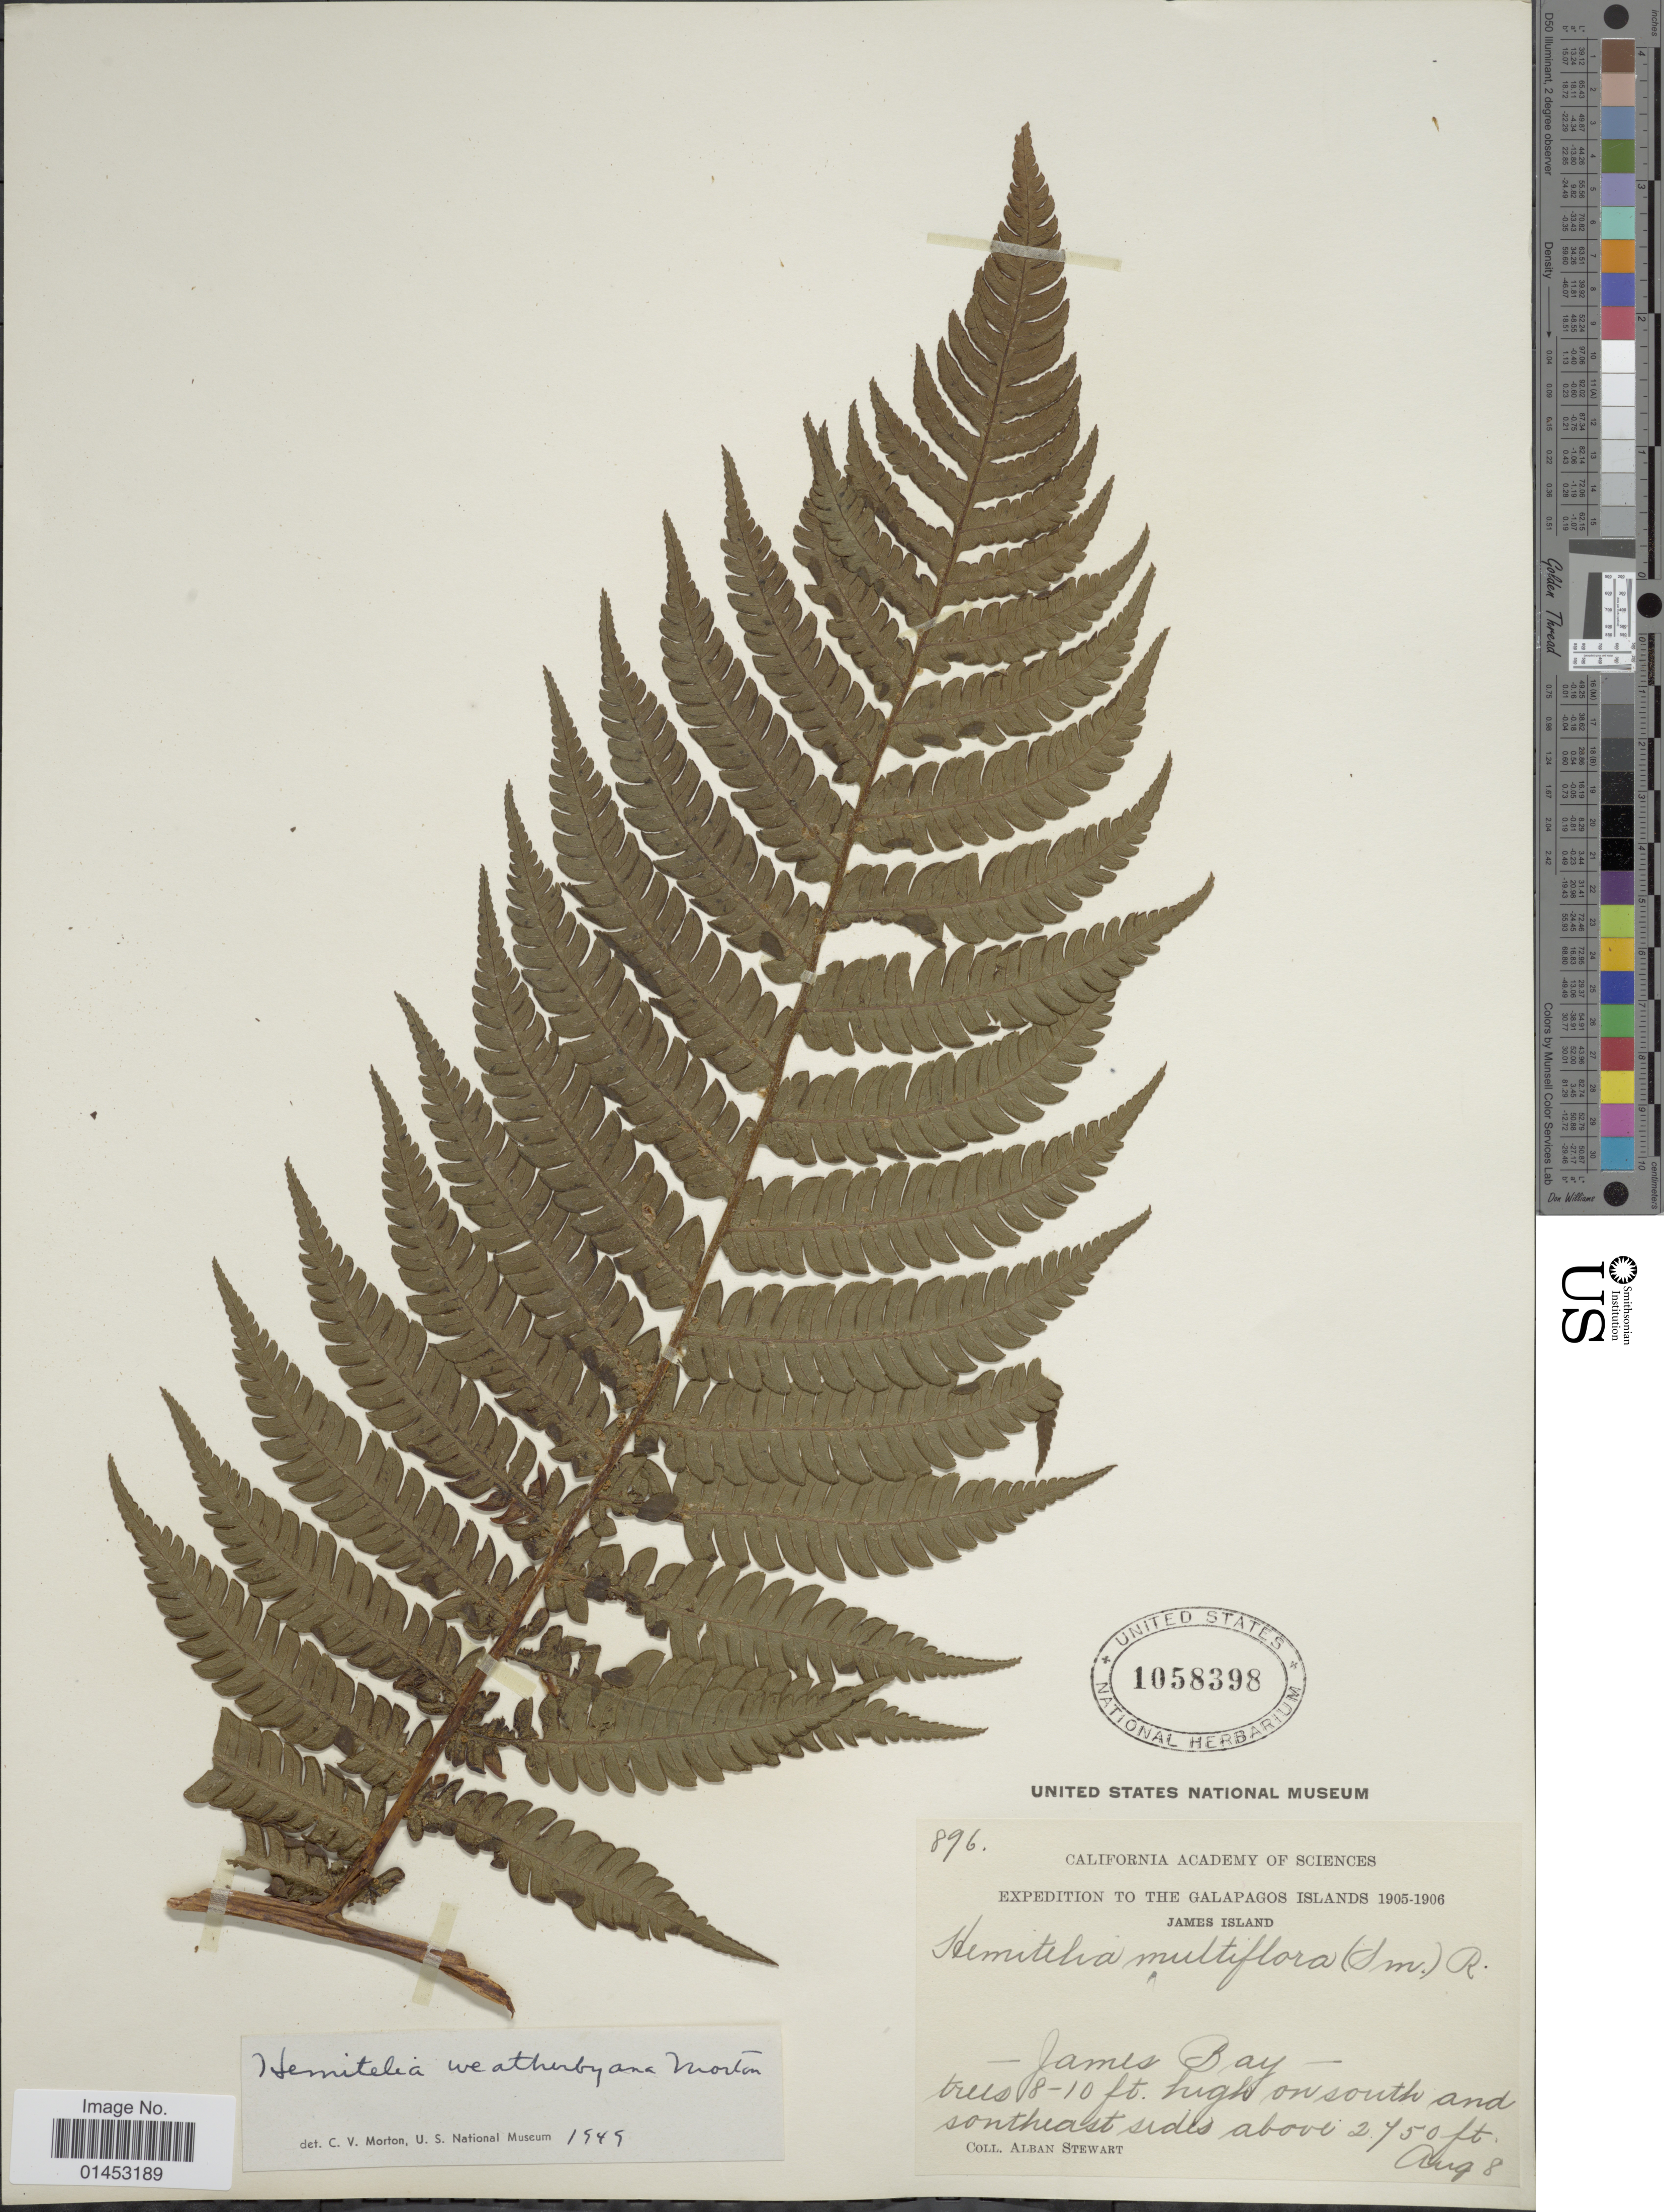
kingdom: Plantae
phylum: Tracheophyta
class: Polypodiopsida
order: Cyatheales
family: Cyatheaceae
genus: Cyathea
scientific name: Cyathea weatherbyana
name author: (C.V. Morton) C.V. Morton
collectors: A. Stewart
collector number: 896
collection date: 1905-08-08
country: Ecuador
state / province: Colón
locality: Galapagos Islands, James island, James Bay, south and southeast sides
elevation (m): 838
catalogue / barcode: US 1058398